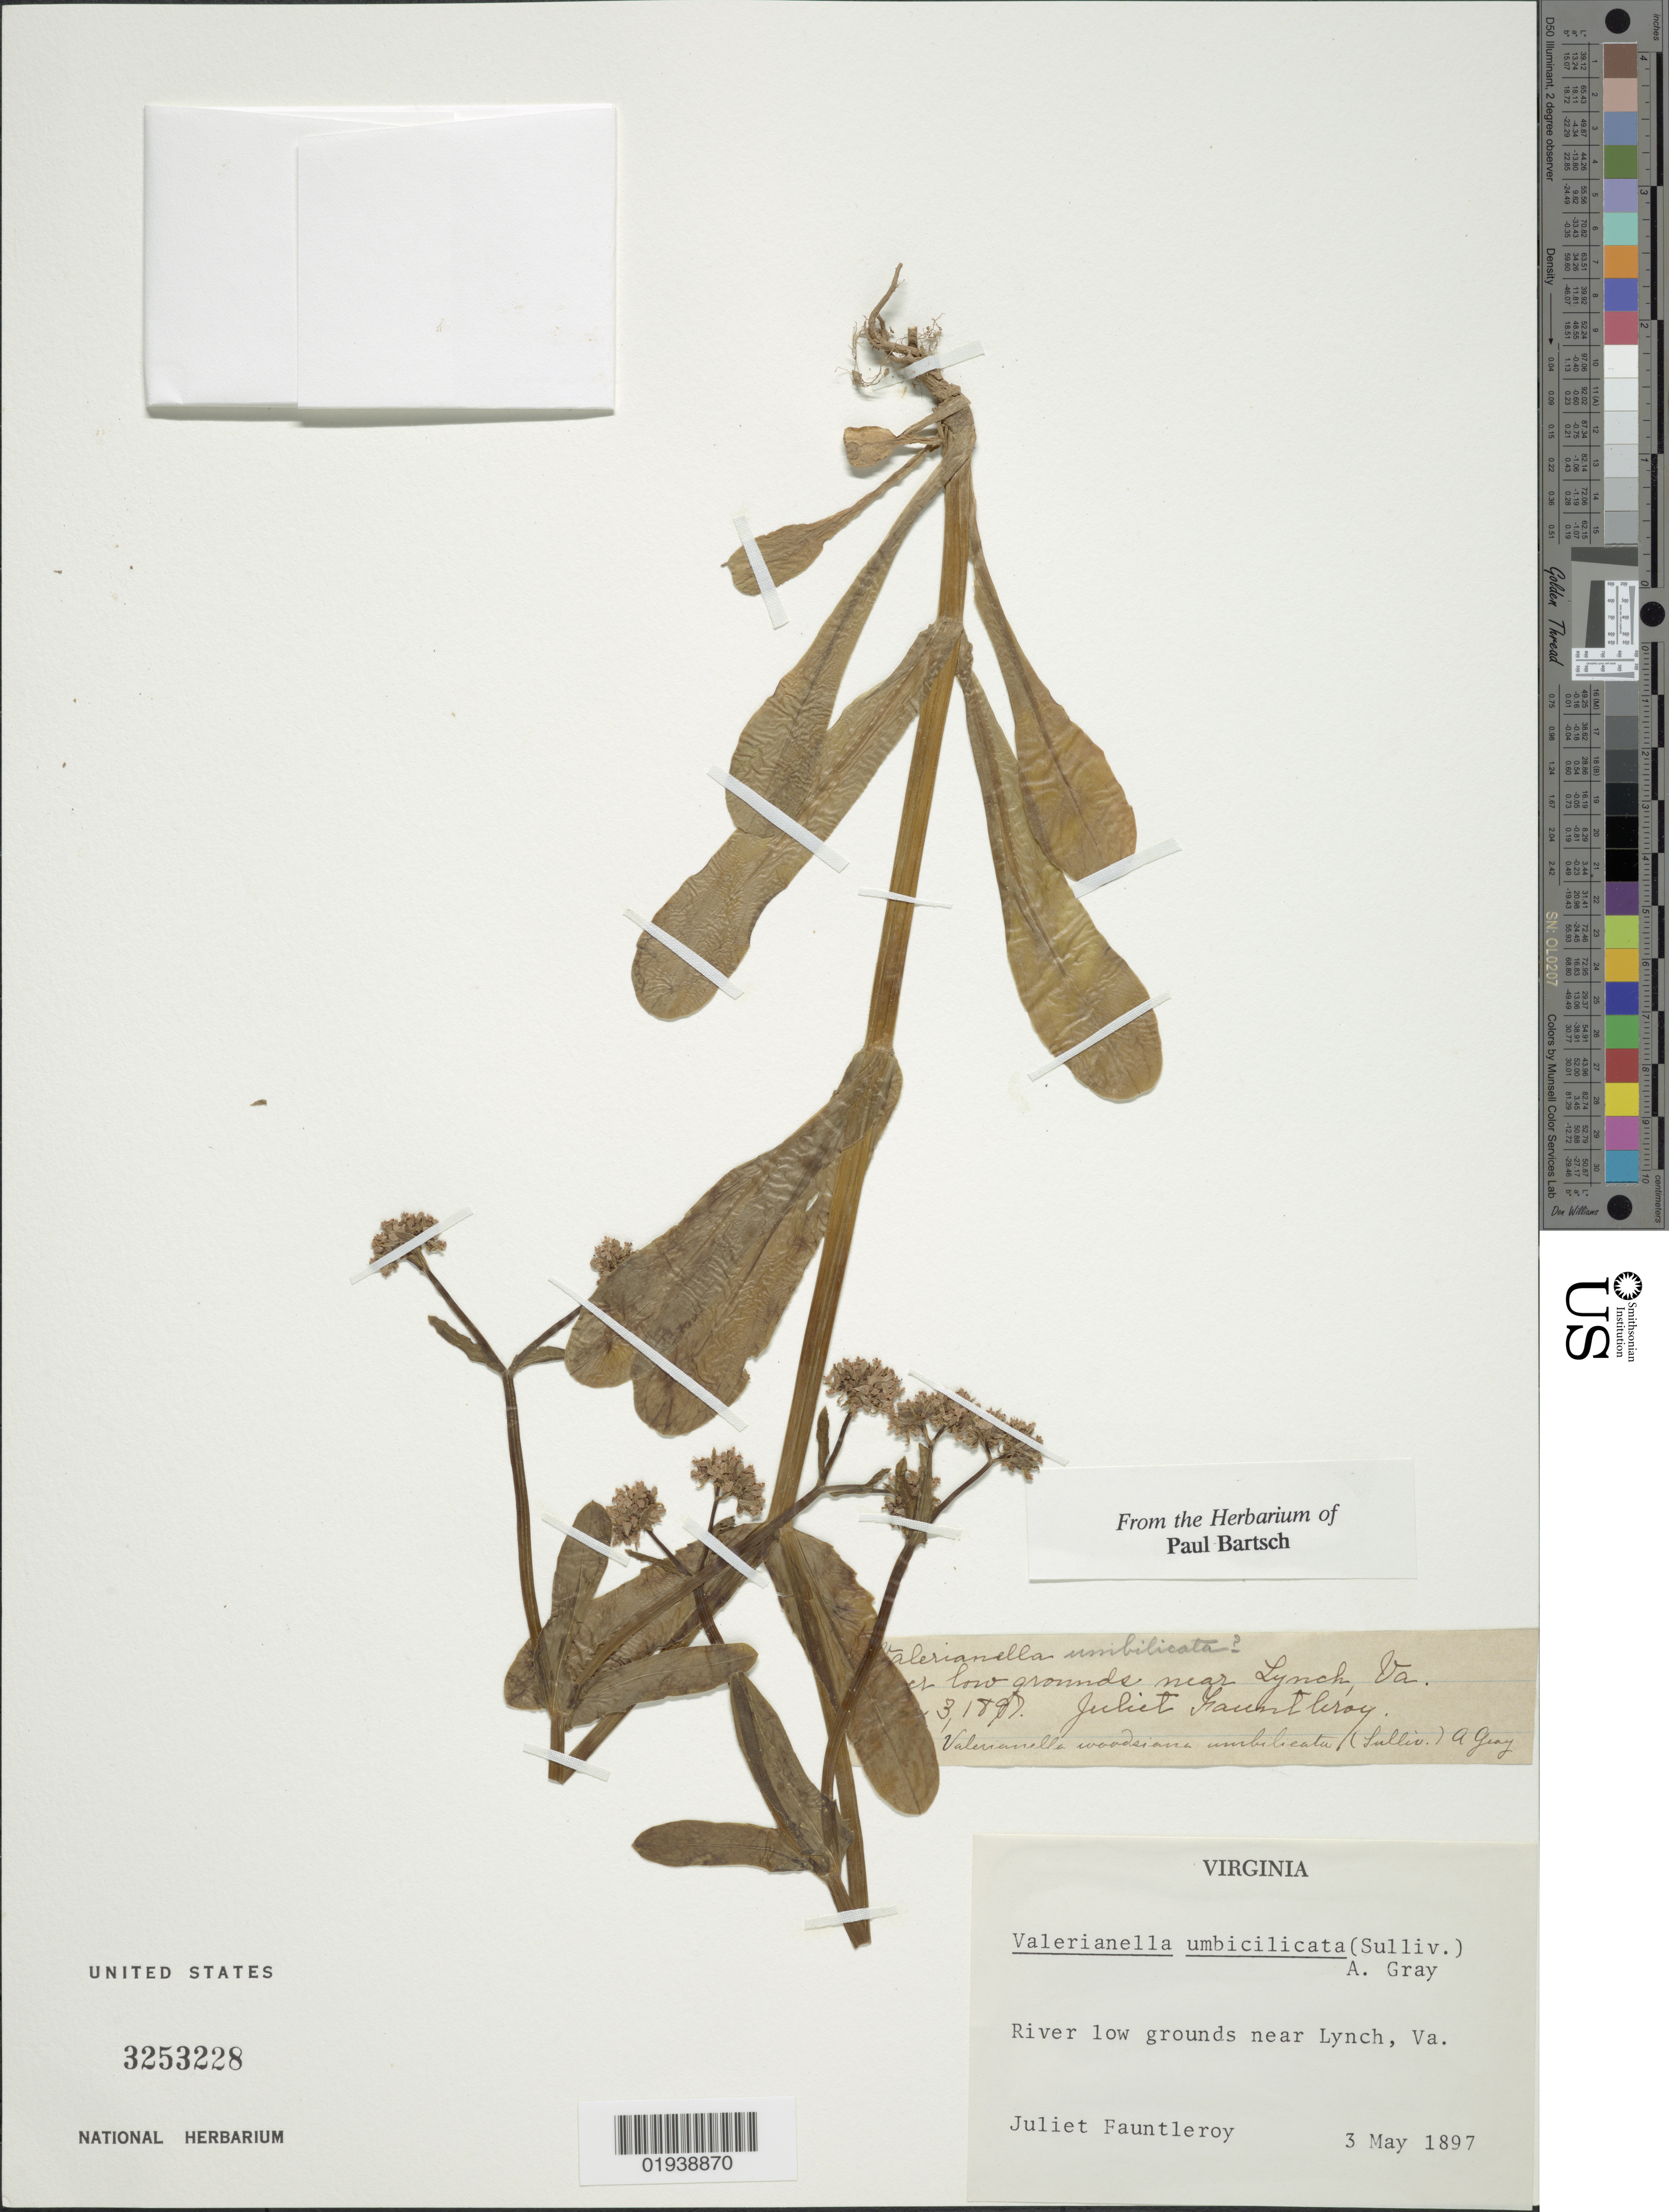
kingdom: Plantae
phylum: Tracheophyta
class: Magnoliopsida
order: Dipsacales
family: Caprifoliaceae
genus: Valeriana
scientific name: Valeriana umbilicata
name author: (Sull.) Christenh. & Byng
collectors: J. Fauntleroy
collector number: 31807*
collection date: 1897-05-03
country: United States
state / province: Virginia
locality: River low grounds near Lynch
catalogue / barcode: US 3253228